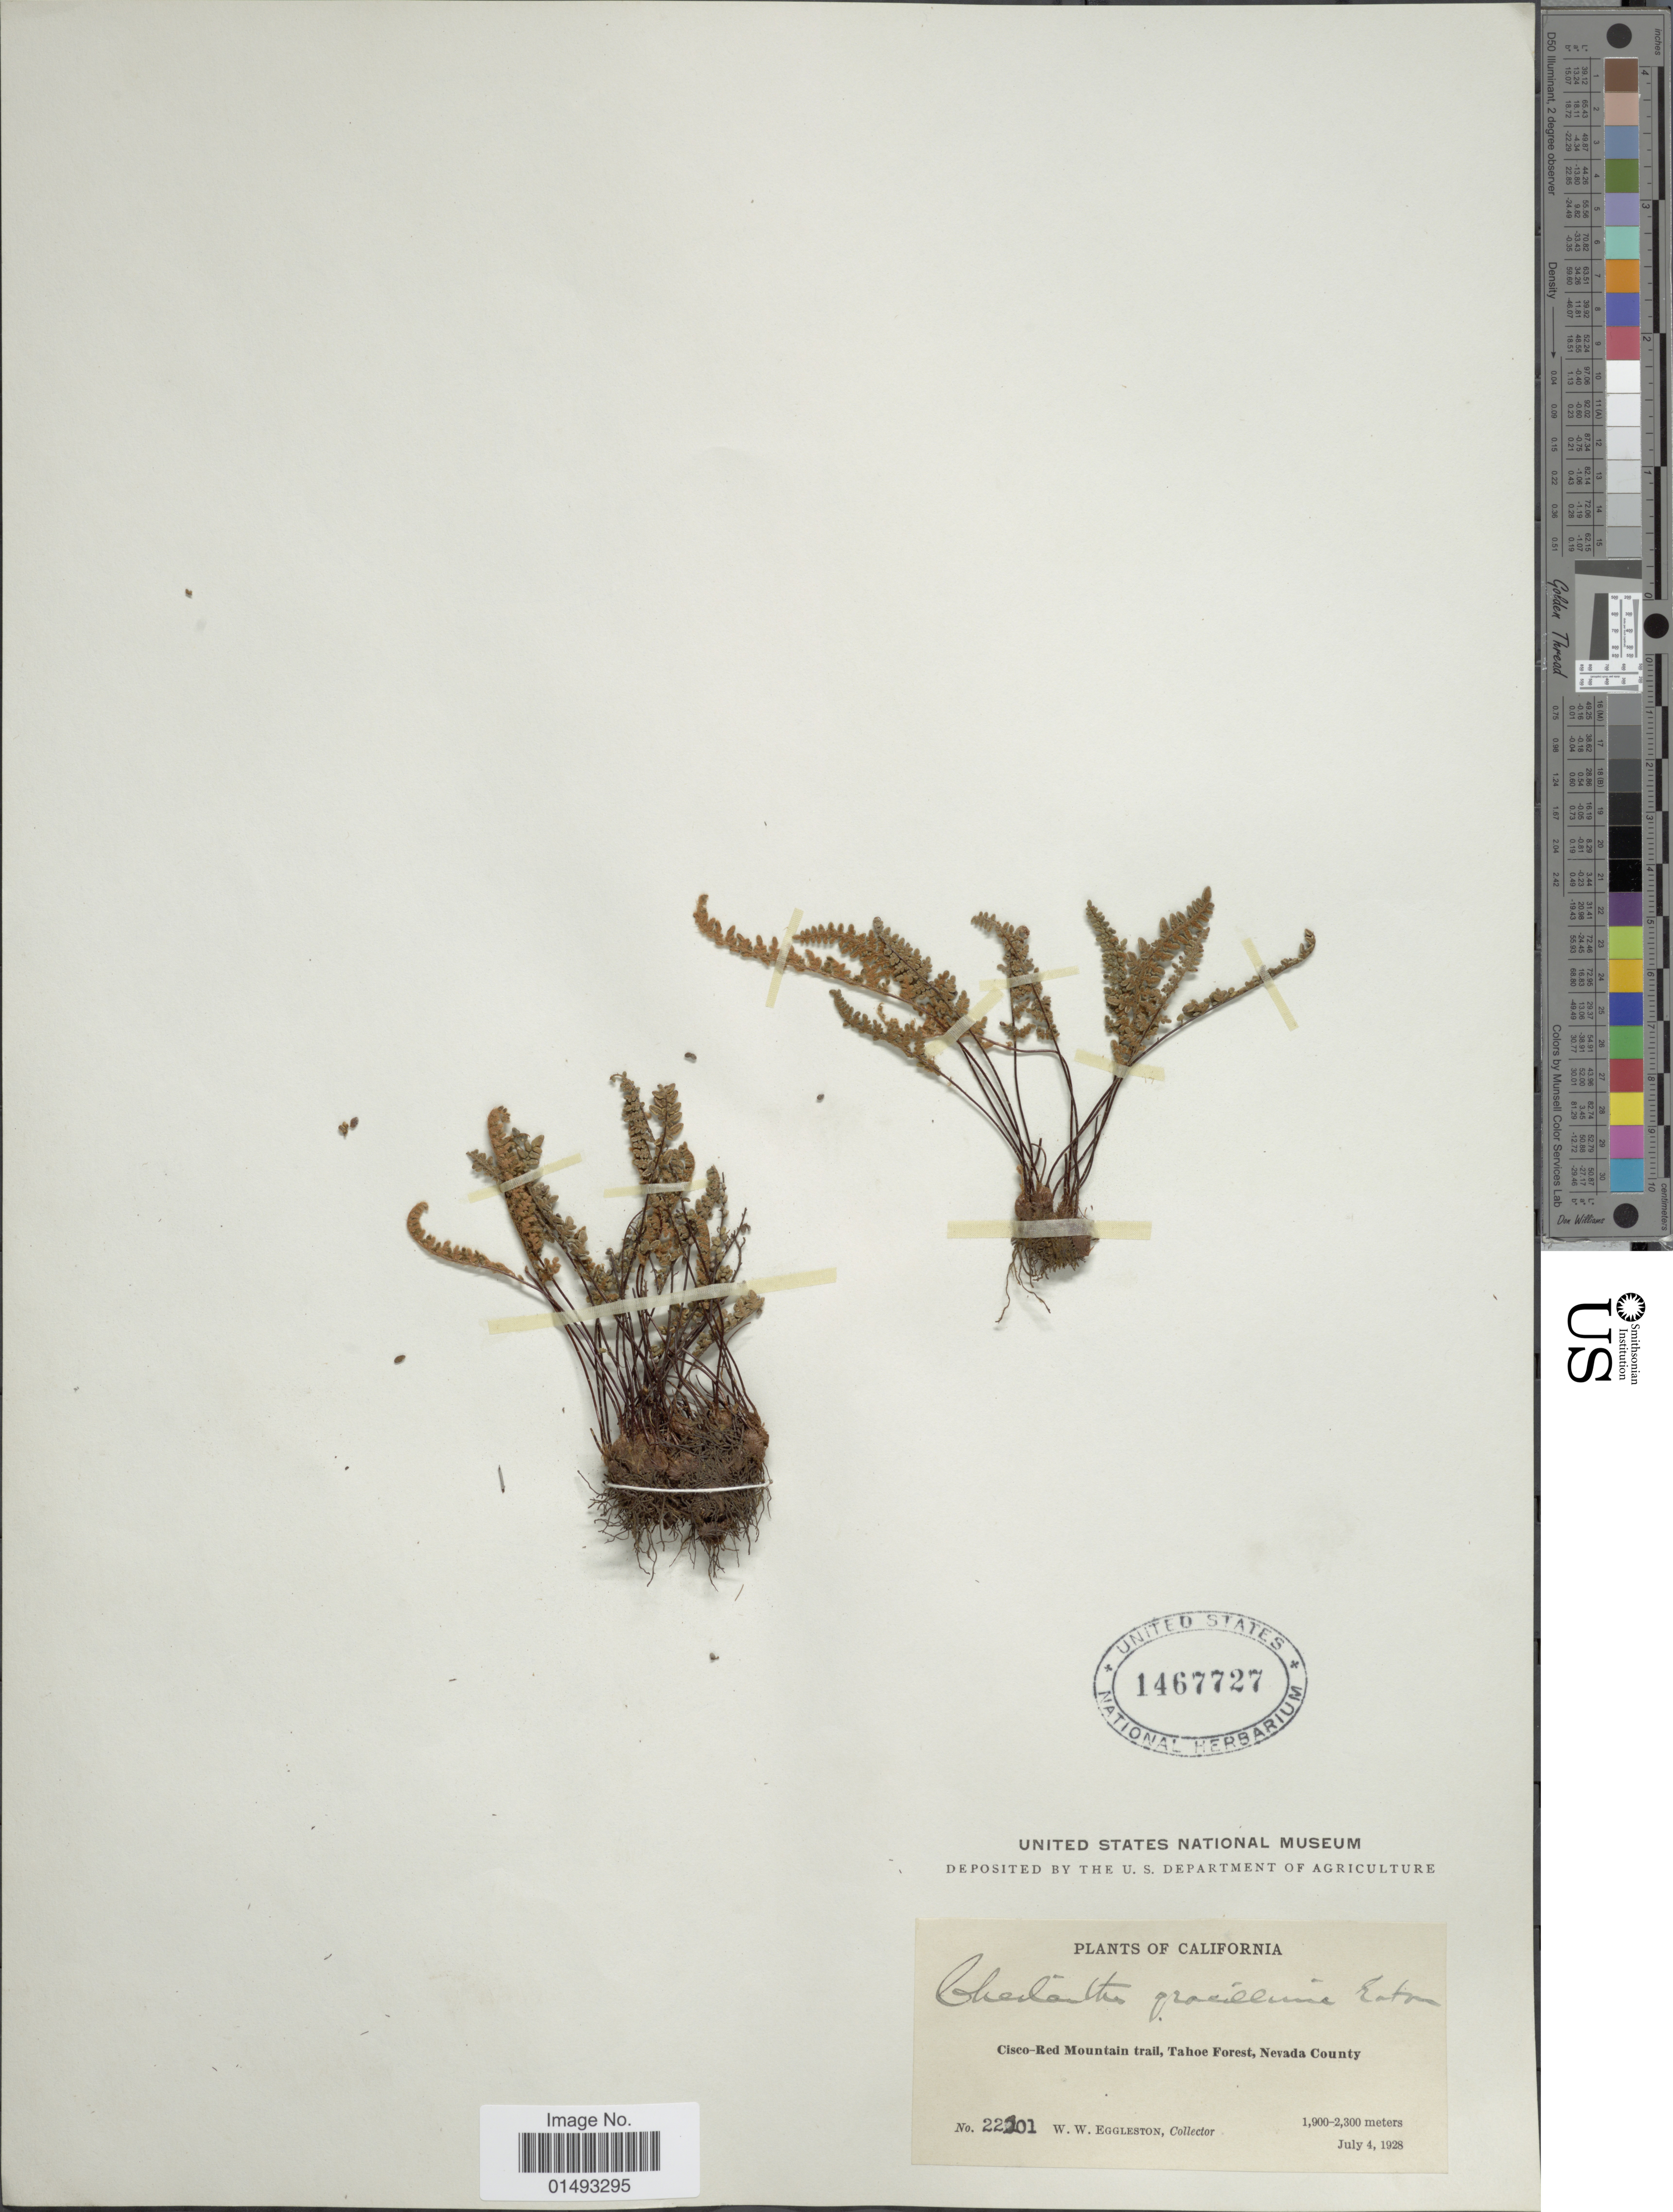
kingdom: Plantae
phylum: Tracheophyta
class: Polypodiopsida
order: Polypodiales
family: Pteridaceae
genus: Myriopteris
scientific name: Myriopteris gracillima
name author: (D.C. Eaton) J. Sm.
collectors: W. W. Eggleston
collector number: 22201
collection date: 1928-07-04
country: United States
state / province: Nevada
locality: Cisco-Red Mountain trail, Tahoe Forest, California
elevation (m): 1900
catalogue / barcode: US 1467727